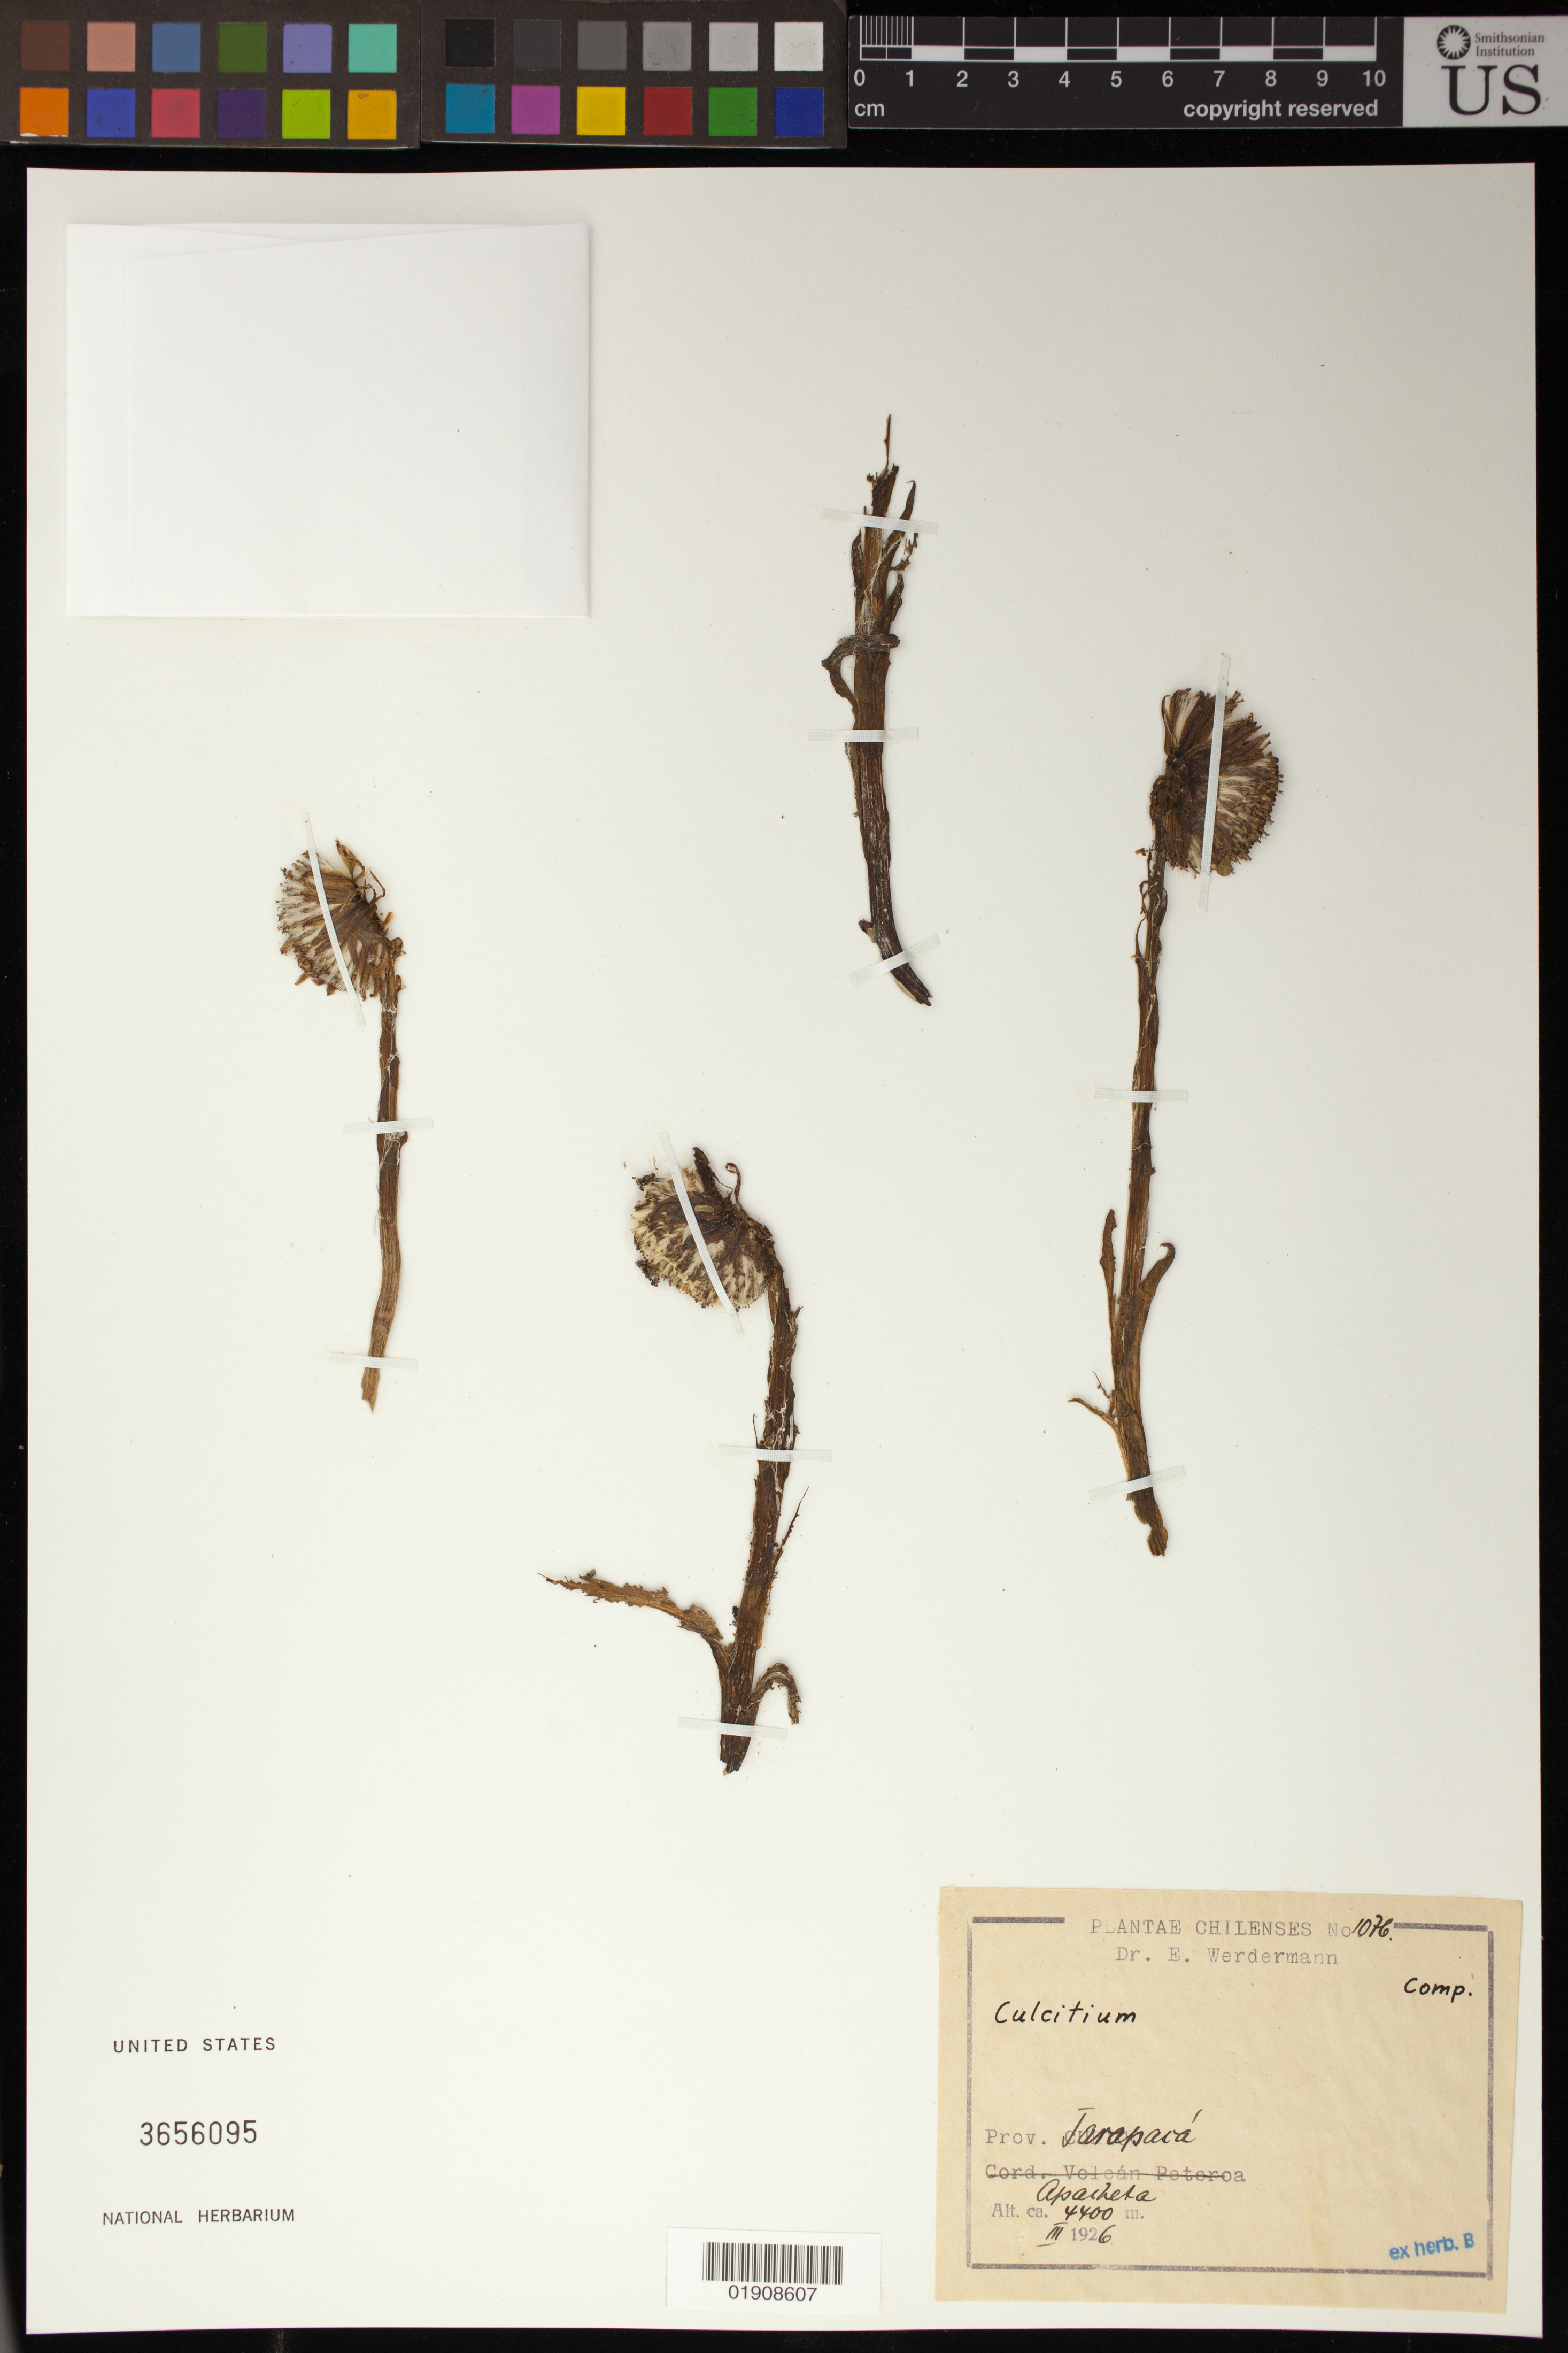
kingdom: Plantae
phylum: Tracheophyta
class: Magnoliopsida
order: Asterales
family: Asteraceae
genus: Senecio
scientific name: Senecio sp.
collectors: E. Werdermann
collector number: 1076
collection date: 1926-03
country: Chile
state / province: Tarapacá (I)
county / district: Tarapacá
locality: Apacheta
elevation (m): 4400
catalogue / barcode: US 3656095